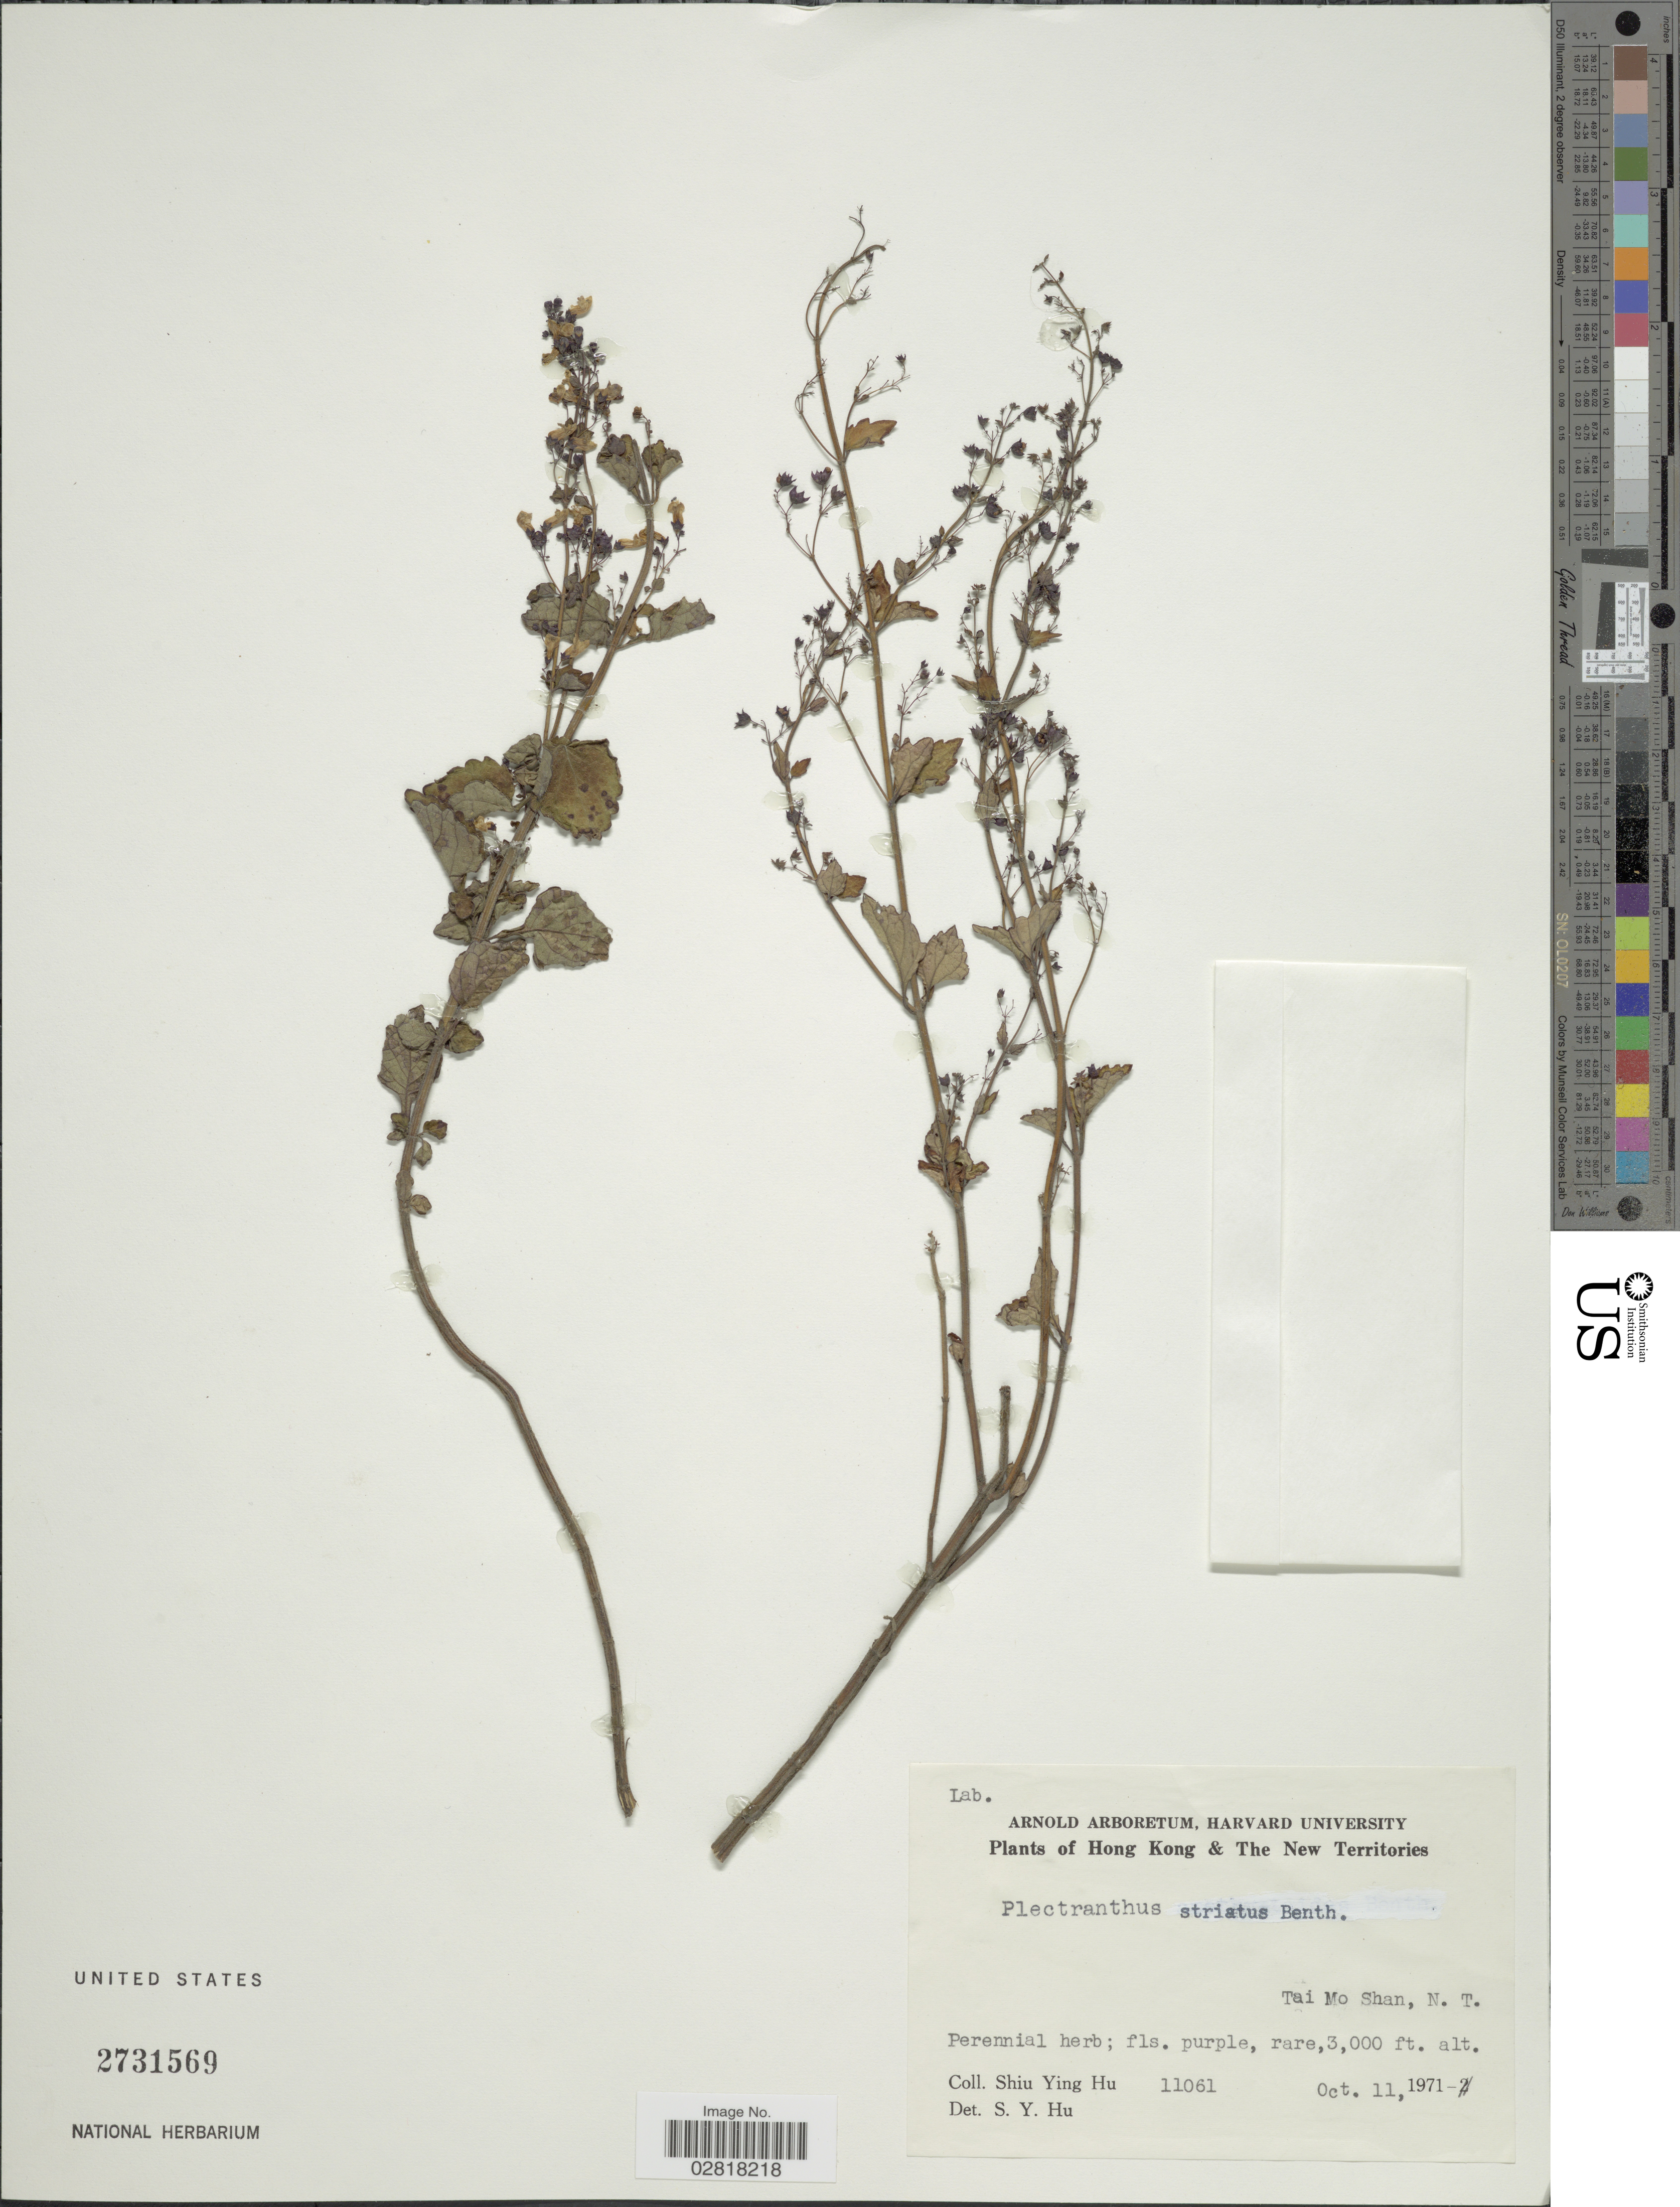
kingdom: Plantae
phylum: Tracheophyta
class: Magnoliopsida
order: Lamiales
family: Lamiaceae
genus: Plectranthus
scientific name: Plectranthus striatus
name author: Benth.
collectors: S. Y. Hu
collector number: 11061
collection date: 1971-10-11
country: China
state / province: Hong Kong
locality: The New Territories, Tai Mo Shan, N. T.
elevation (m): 914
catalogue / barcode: US 2731569